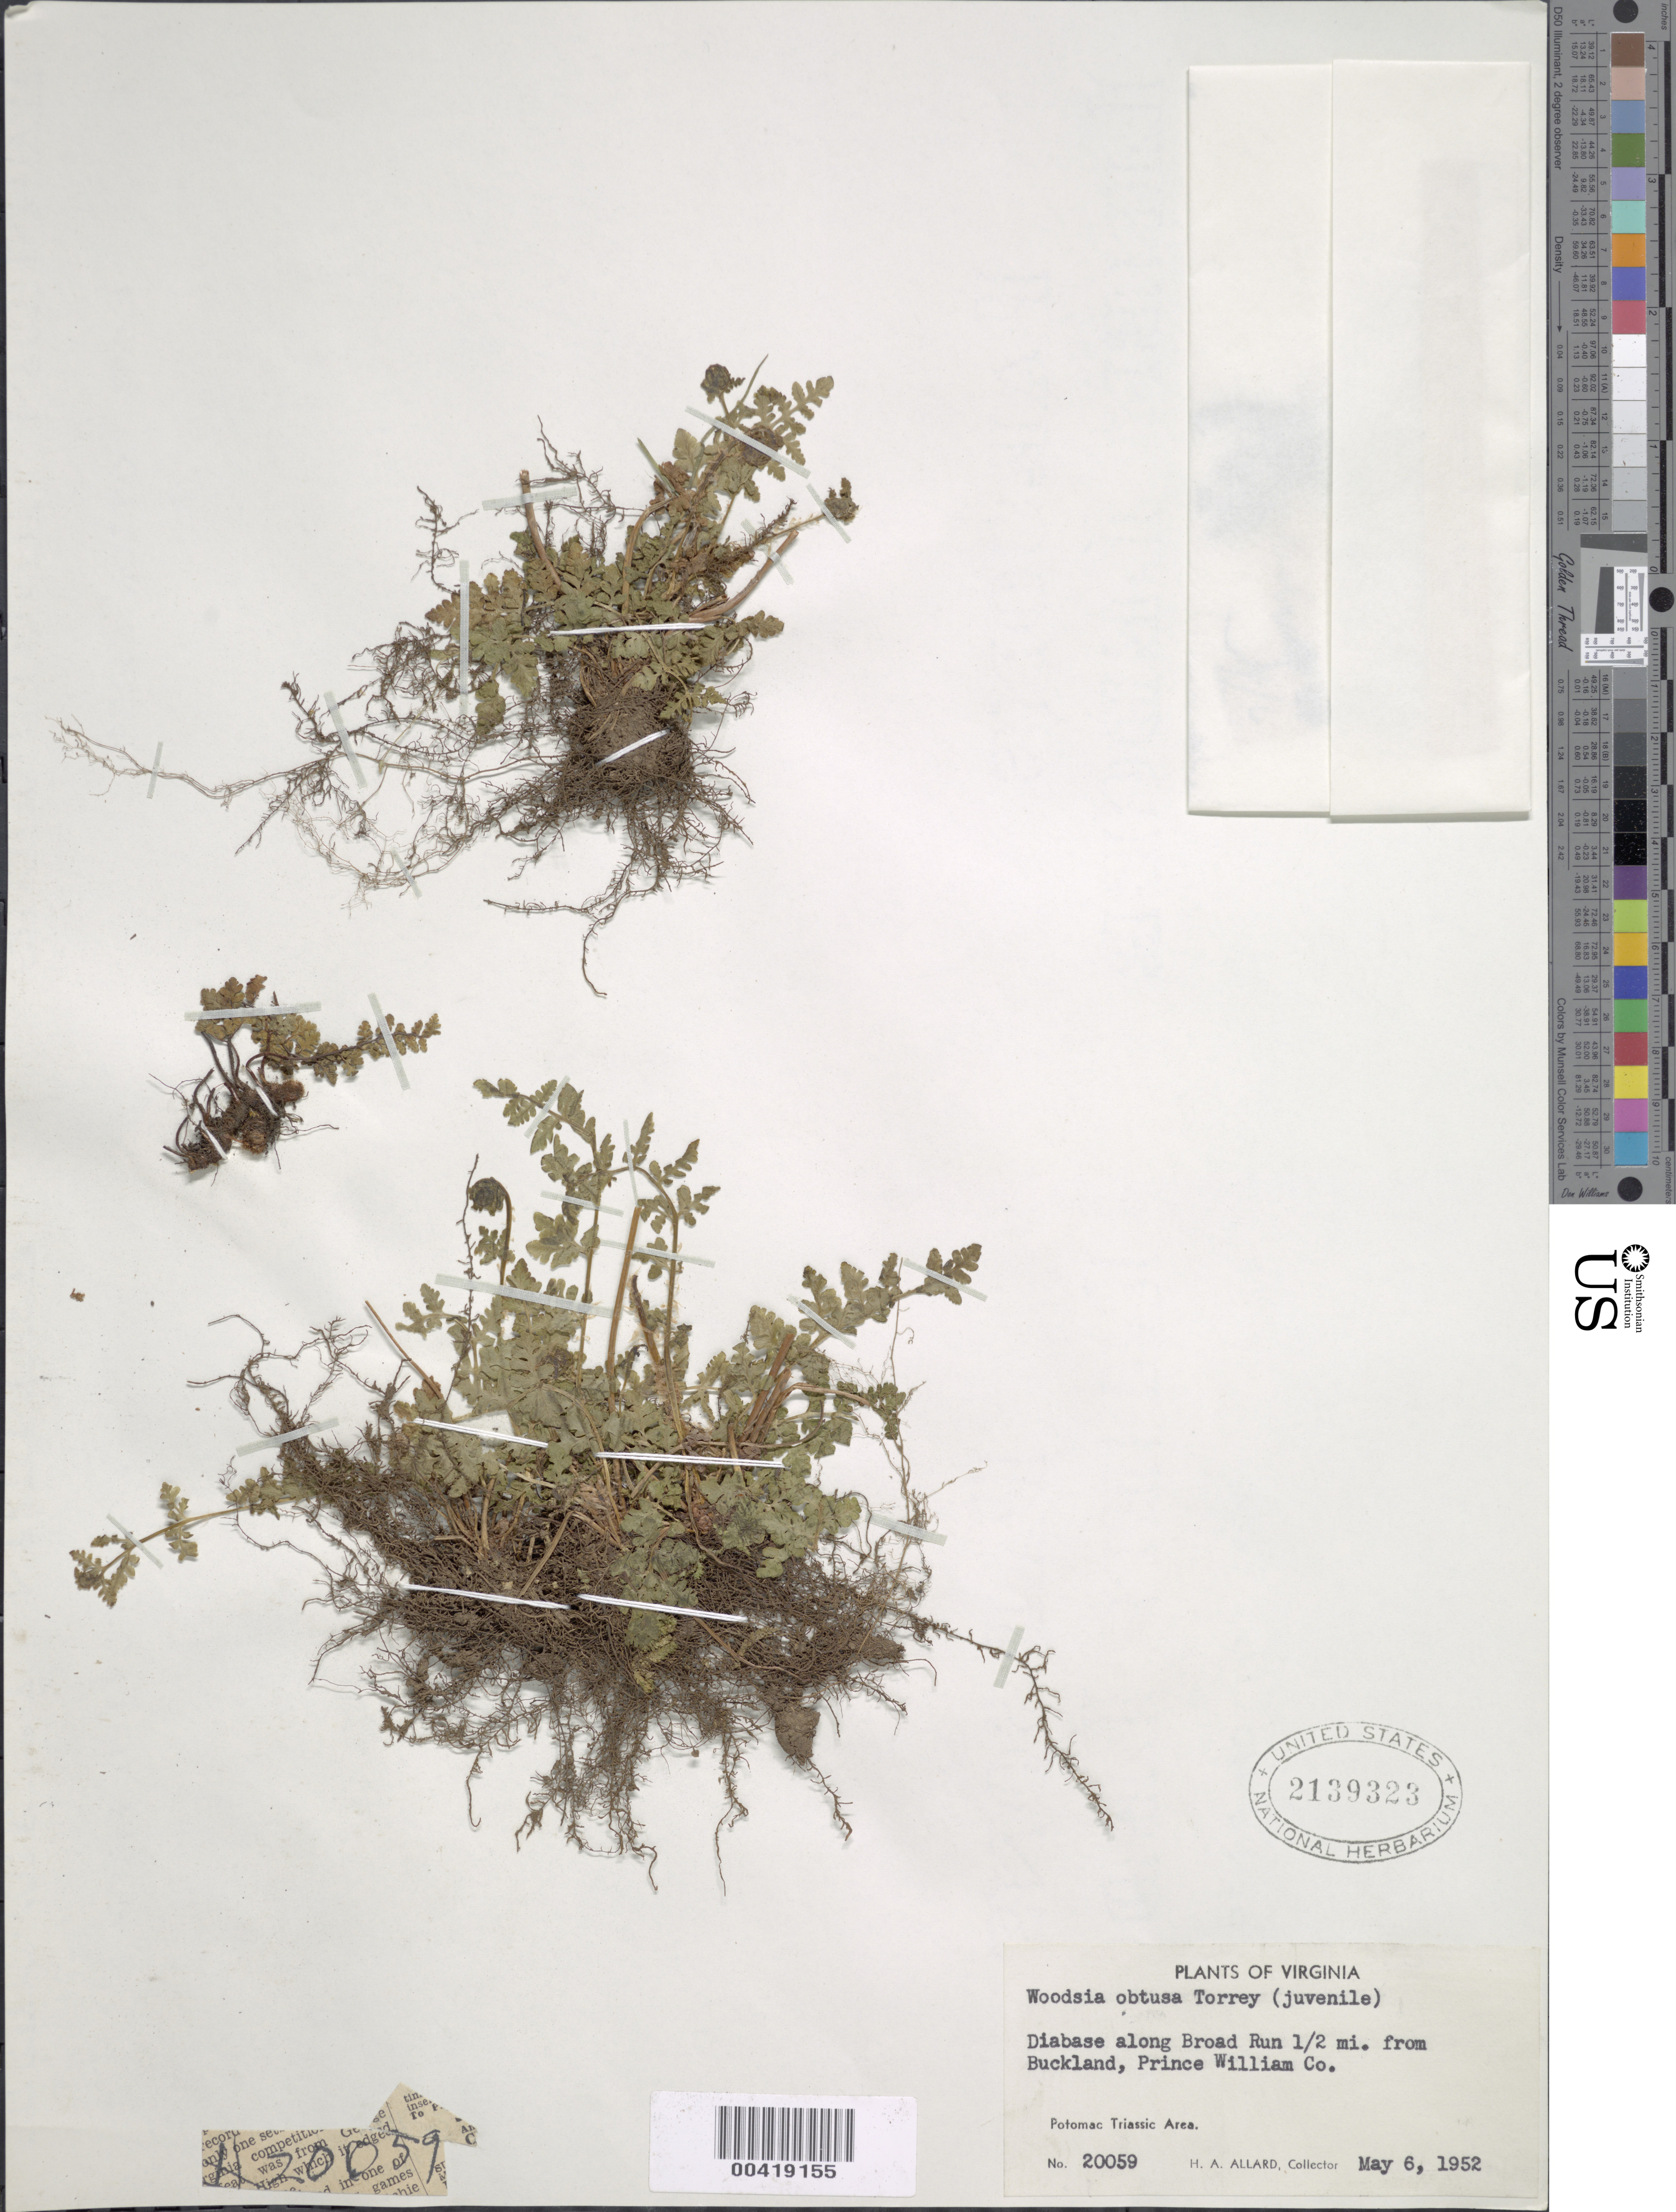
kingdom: Plantae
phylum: Tracheophyta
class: Polypodiopsida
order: Polypodiales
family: Woodsiaceae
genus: Woodsia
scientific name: Woodsia obtusa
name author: (Spreng.) Torr.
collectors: H. A. Allard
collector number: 20059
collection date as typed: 06 May 1952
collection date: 1952-05-06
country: United States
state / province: Virginia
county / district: Prince William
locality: Broad Run near Buckland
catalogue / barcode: US 2139323